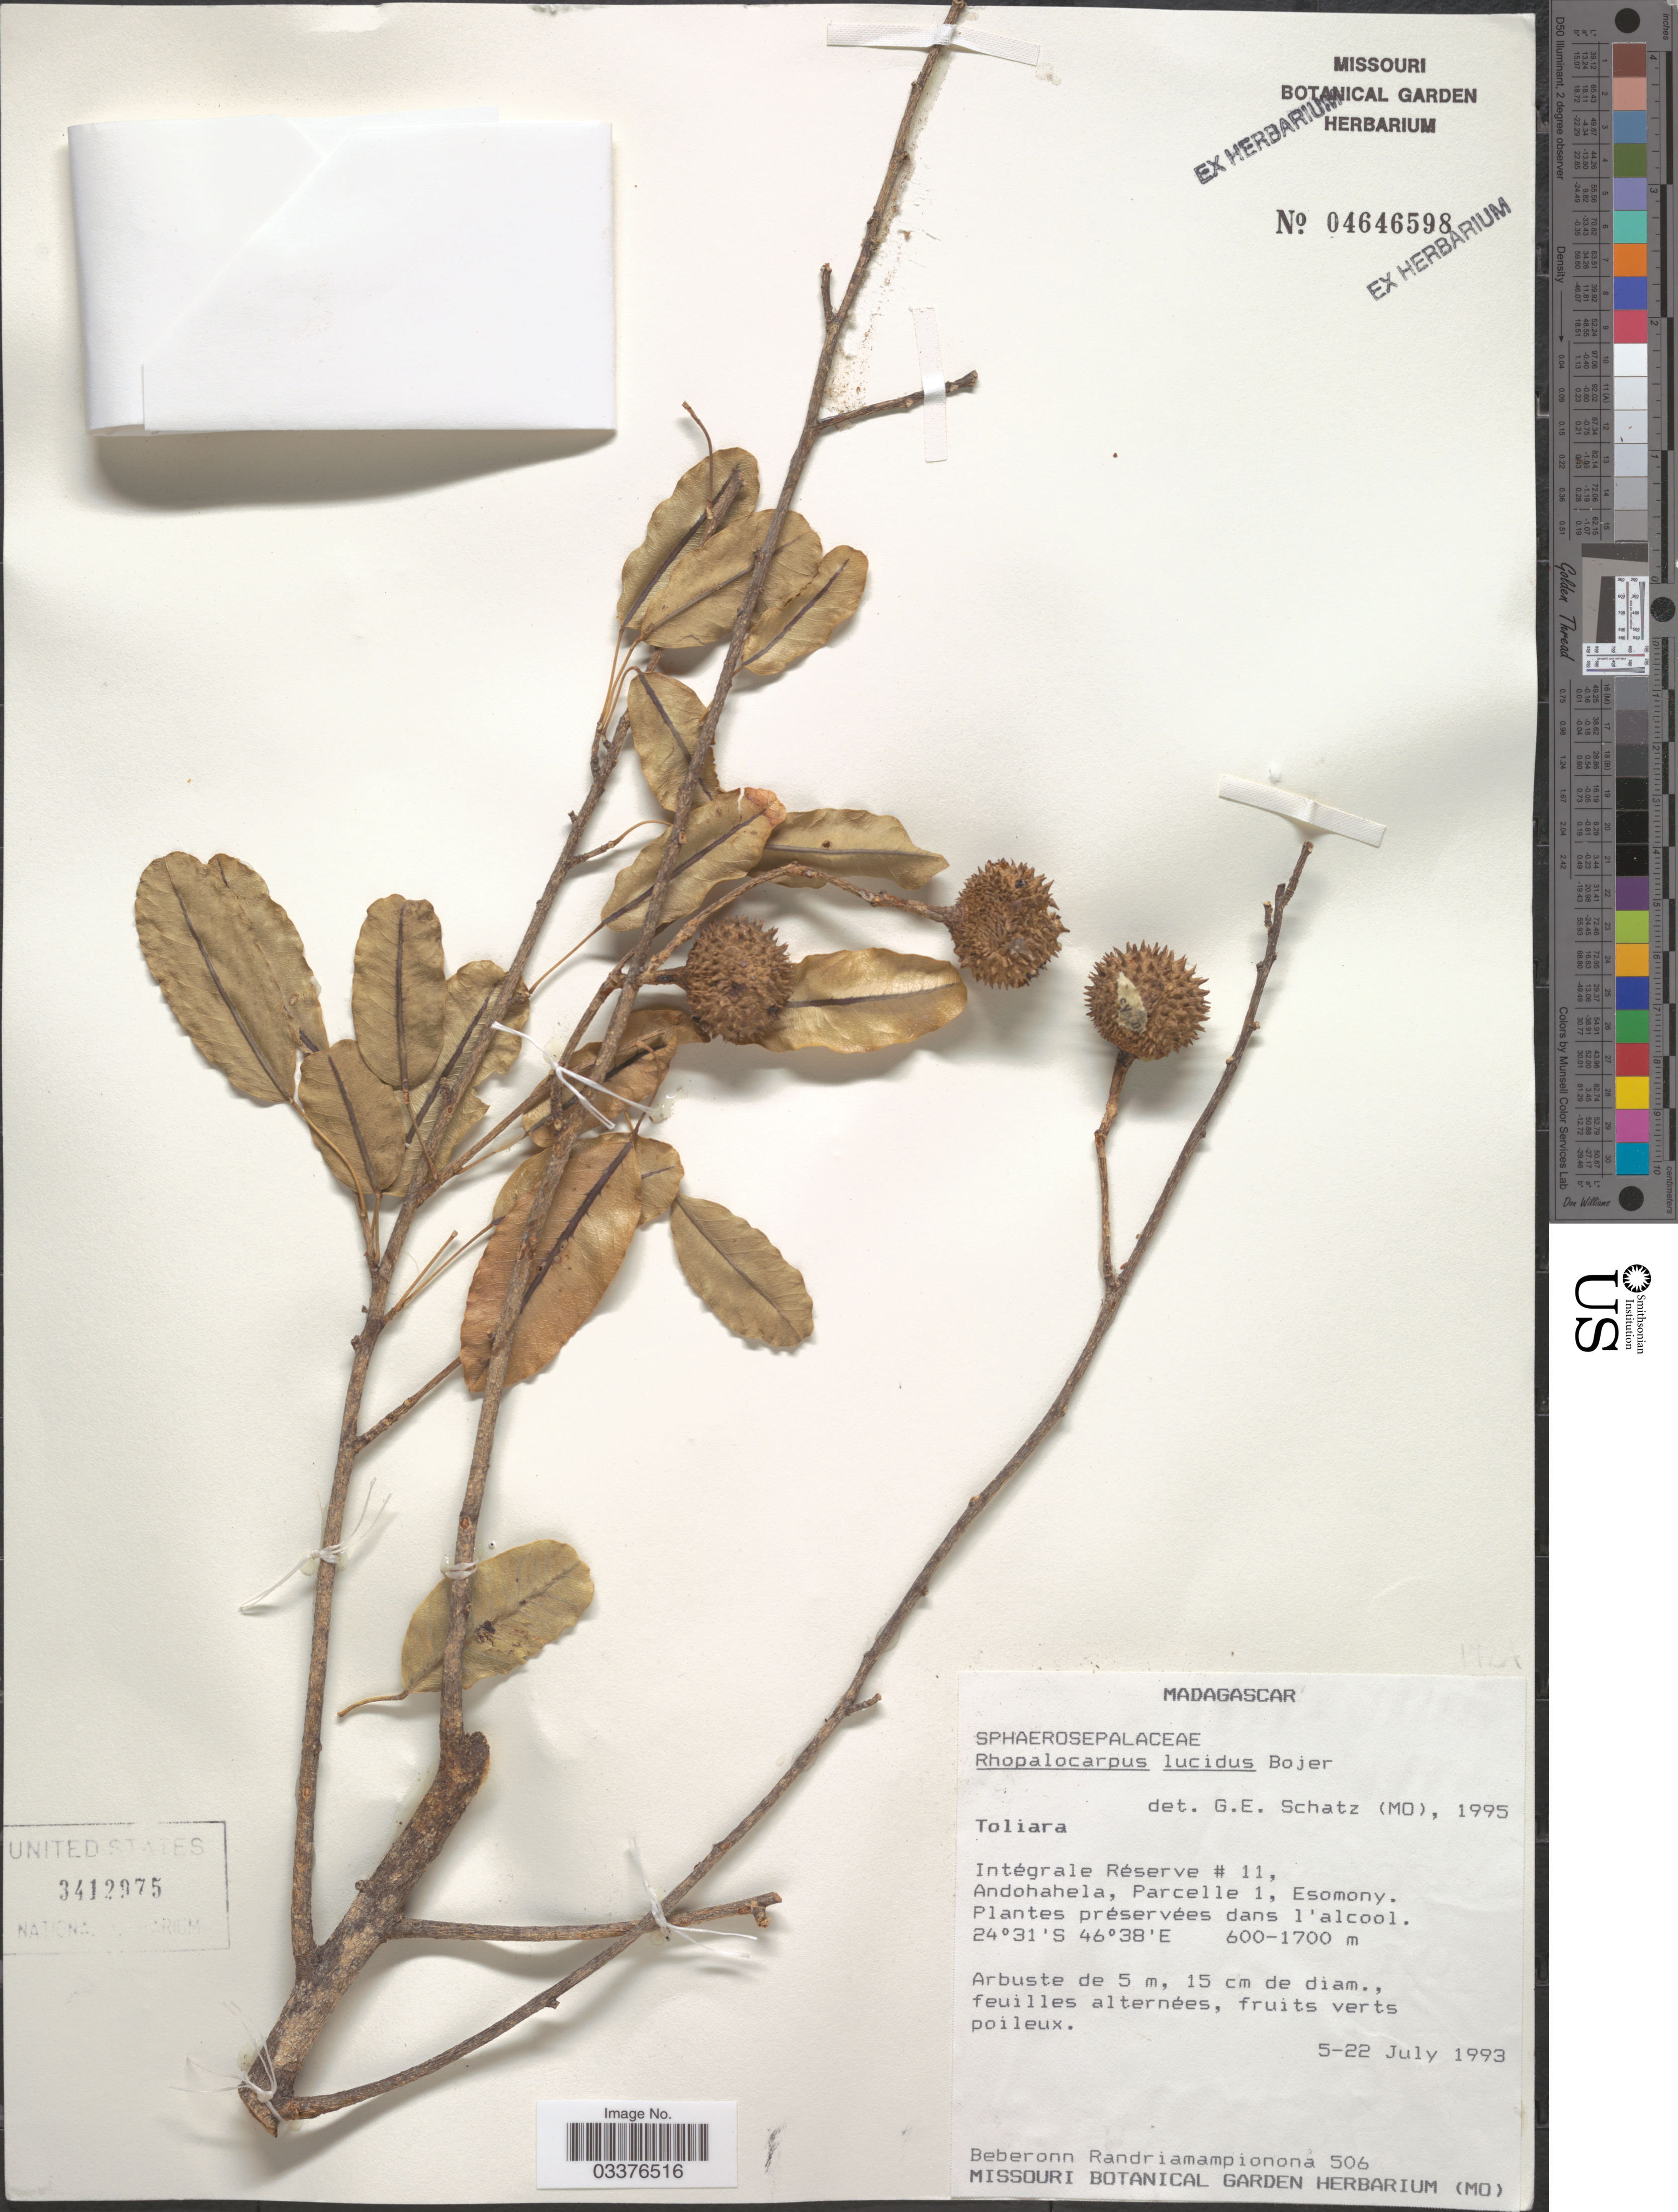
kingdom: Plantae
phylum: Tracheophyta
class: Magnoliopsida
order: Malvales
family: Sphaerosepalaceae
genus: Rhopalocarpus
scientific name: Rhopalocarpus lucidus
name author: Bojer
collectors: B. Randriamampionona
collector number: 506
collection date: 1993-07-05/1993-07-22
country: Madagascar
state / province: Anosy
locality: Intégrale Réserve # 11, Andohahela, Parcelle 1, Esomony.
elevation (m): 600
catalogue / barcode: US 3412975